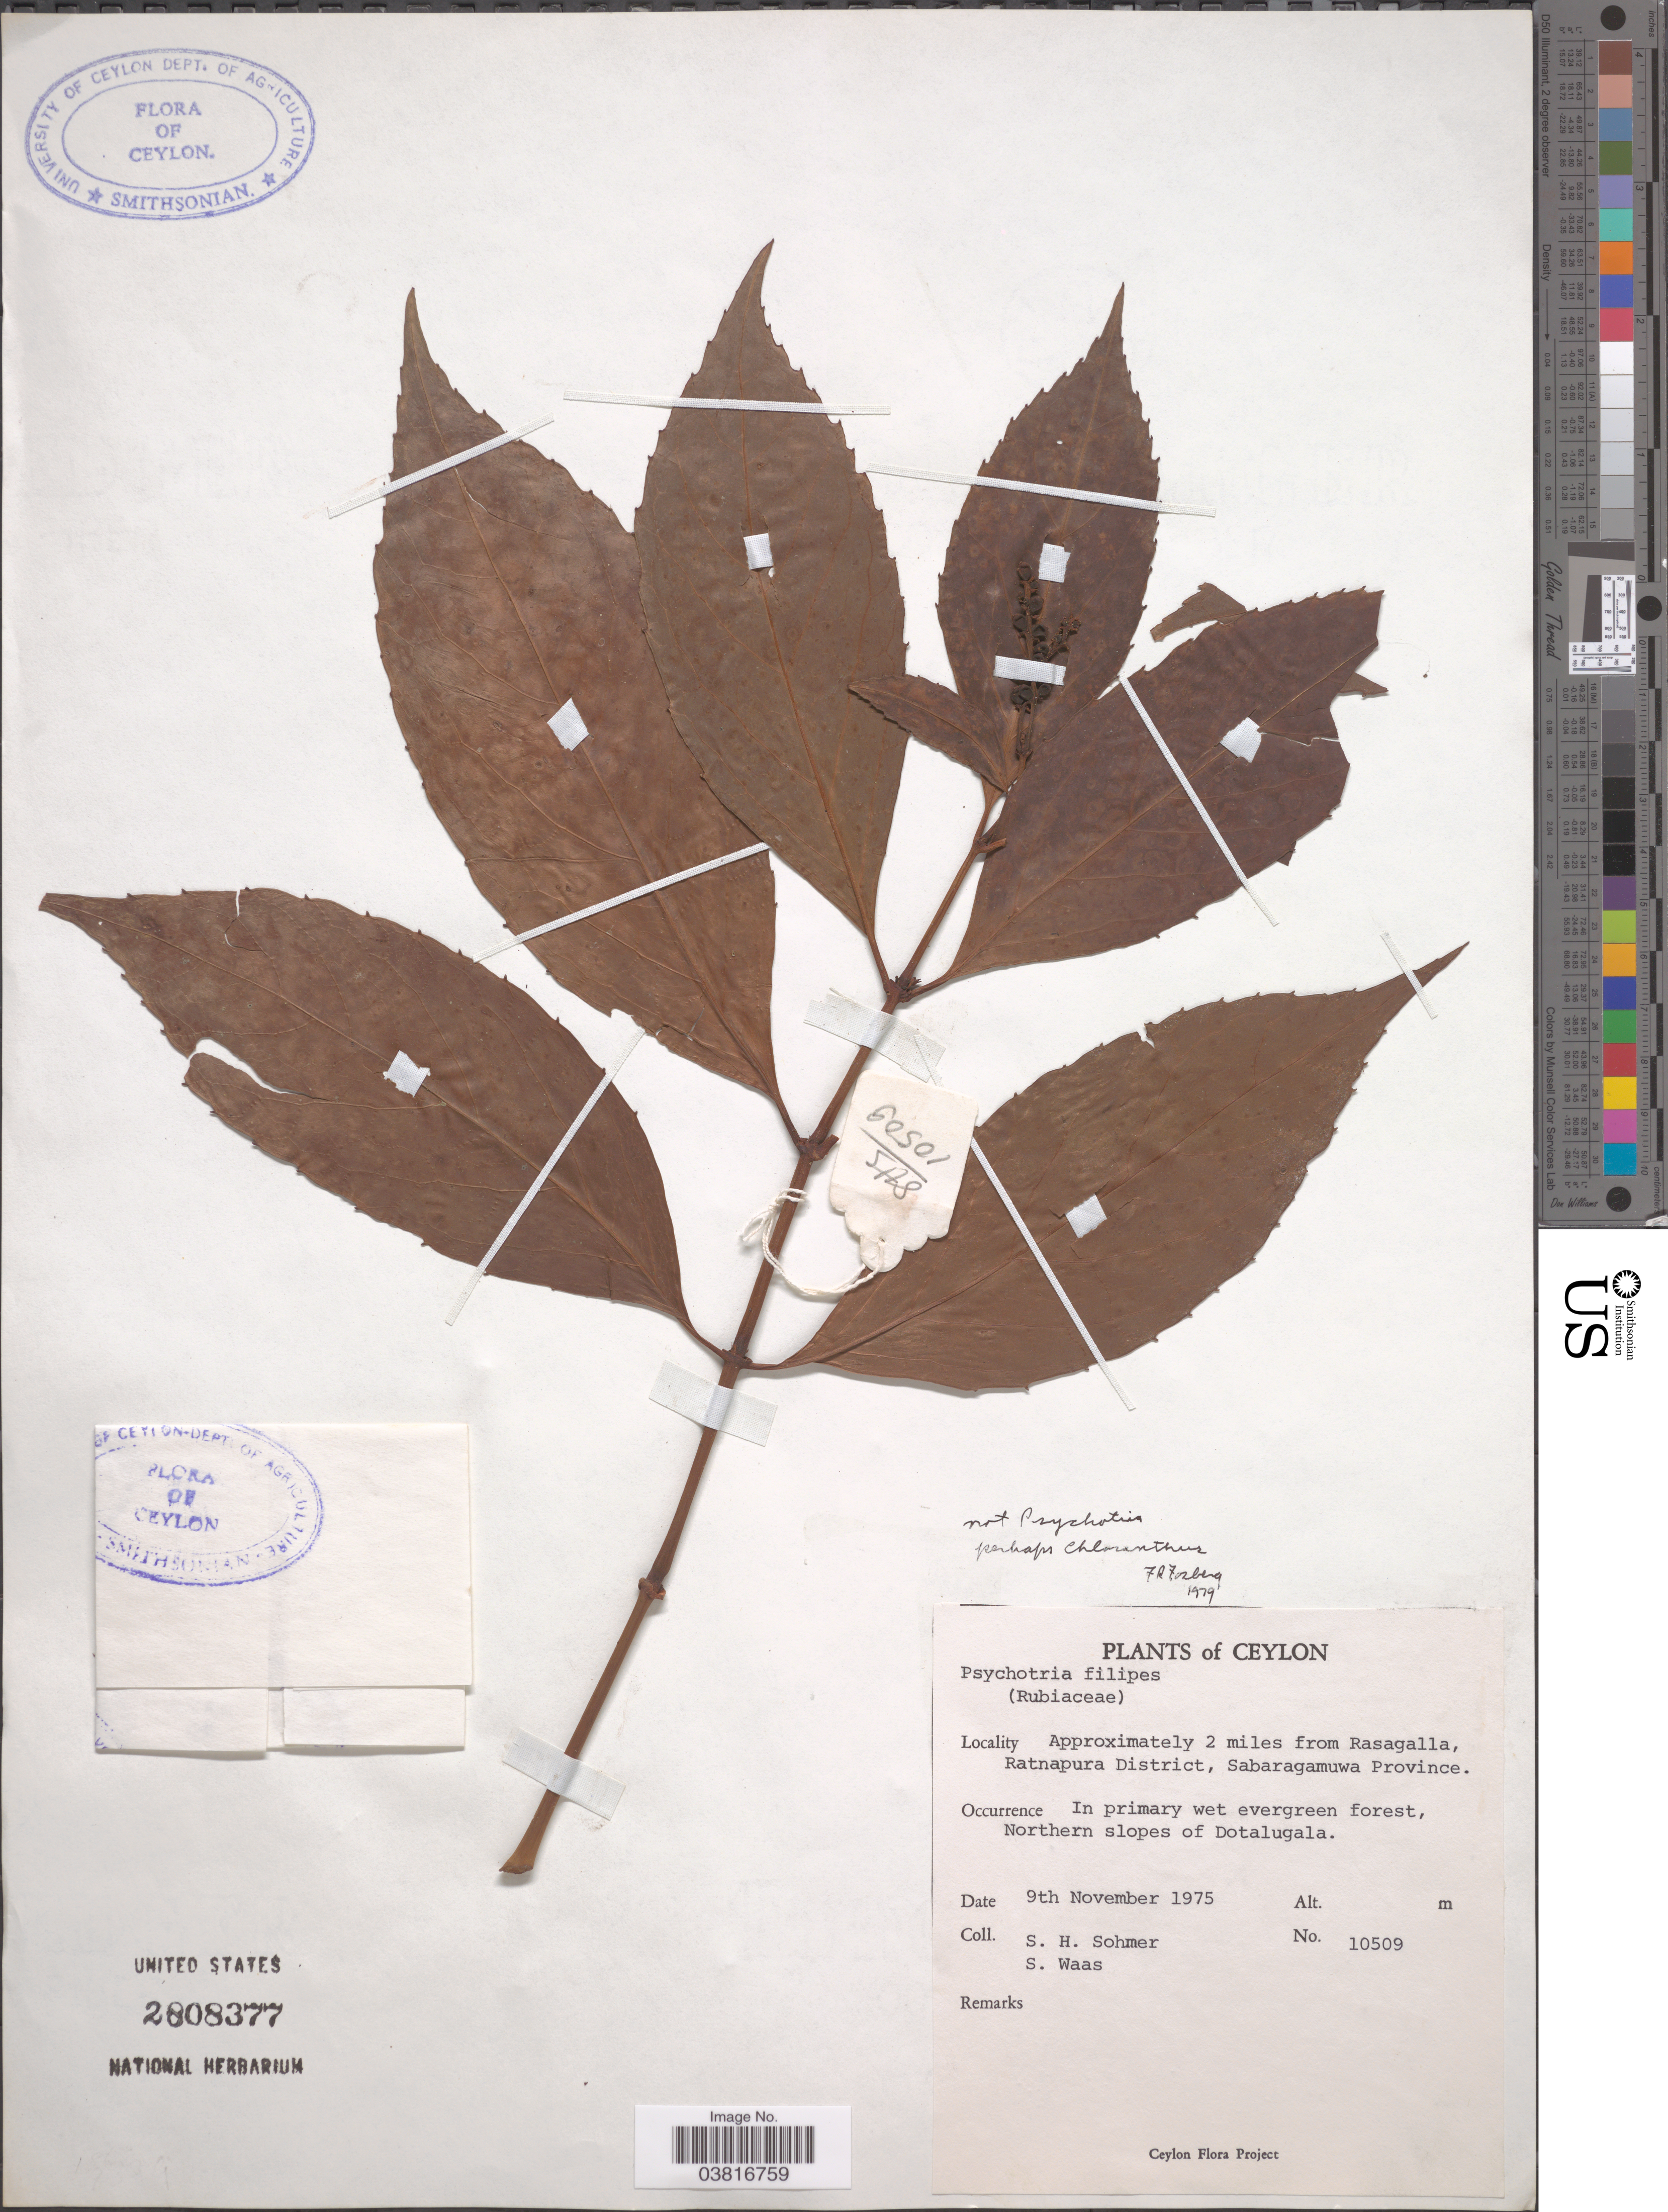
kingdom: Plantae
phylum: Tracheophyta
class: Magnoliopsida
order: Chloranthales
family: Chloranthaceae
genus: Chloranthus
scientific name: Chloranthus sp.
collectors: S. H. Sohmer & S. Waas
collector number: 10509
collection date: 1975-11-09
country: Sri Lanka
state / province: Sabaragamuwa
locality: Ceylon. Approximately 2 miles from Rasagalla, Ratnapura District. In primary wet evergreen forest, Northern slopes of Dotalugala.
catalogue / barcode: US 2808377